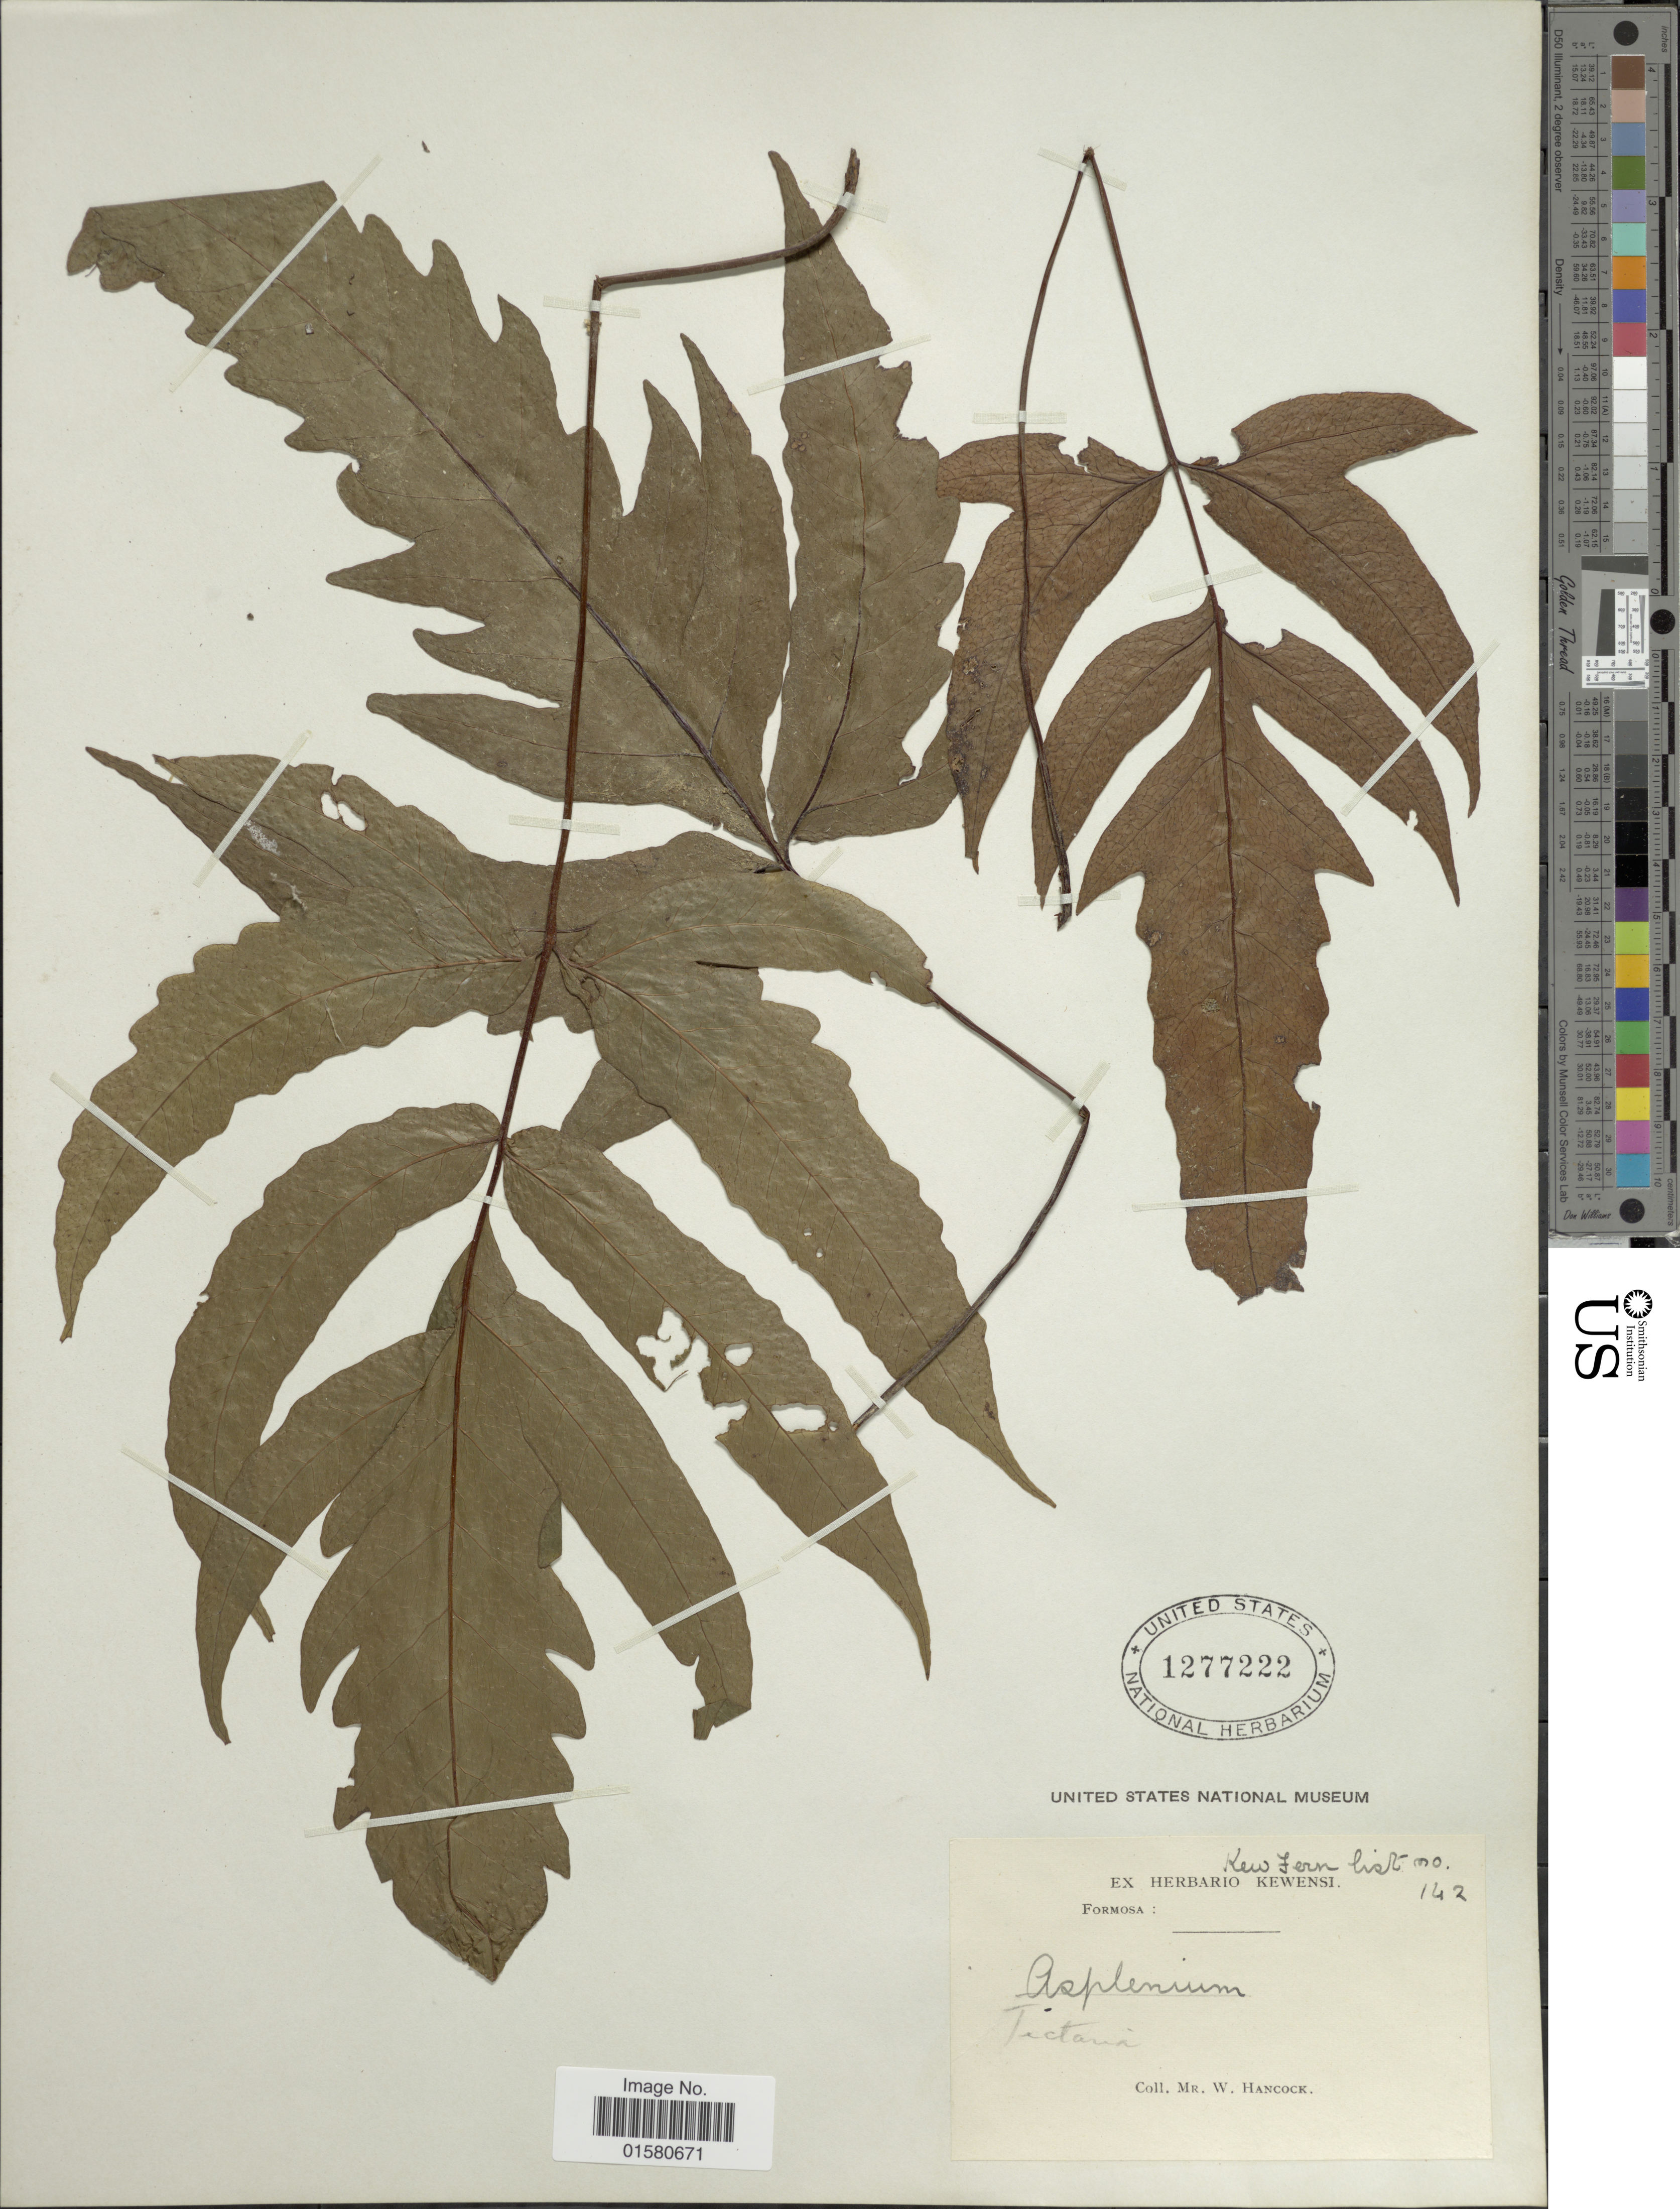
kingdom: Plantae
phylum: Tracheophyta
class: Polypodiopsida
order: Polypodiales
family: Tectariaceae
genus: Tectaria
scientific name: Tectaria sp.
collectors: W. Hancock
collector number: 142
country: Taiwan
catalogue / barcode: US 1277222